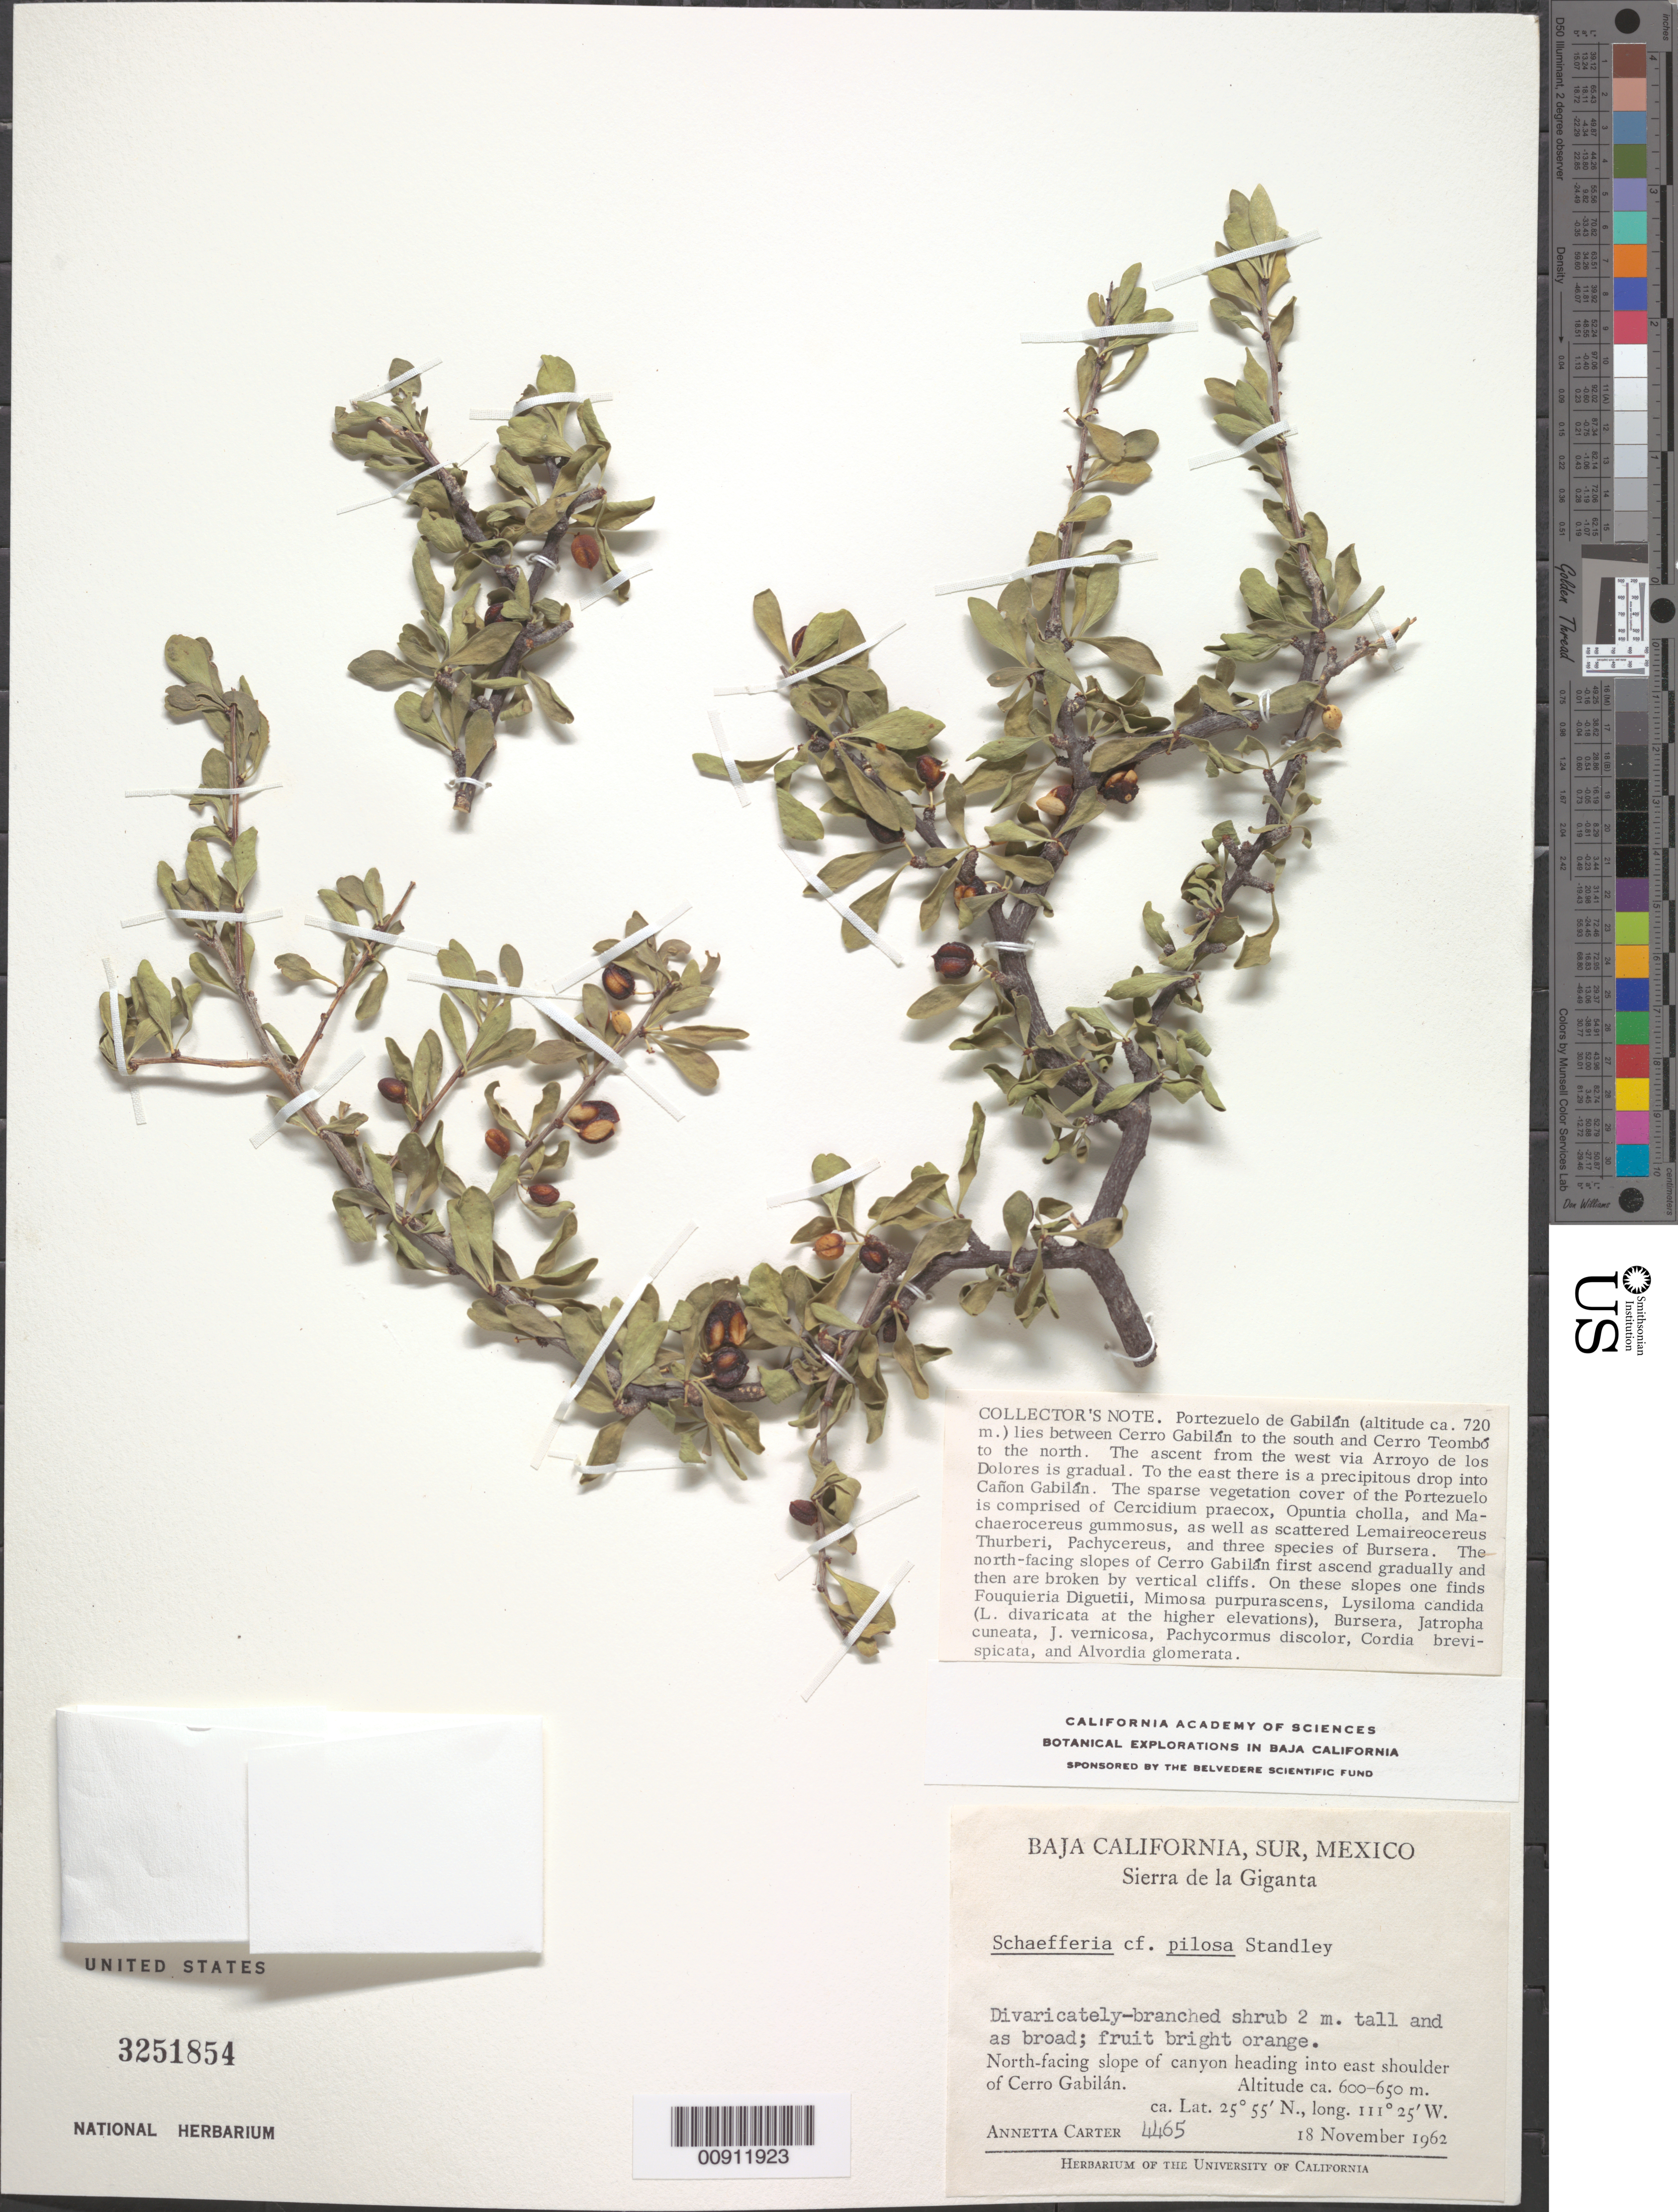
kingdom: Plantae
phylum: Tracheophyta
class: Magnoliopsida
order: Celastrales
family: Celastraceae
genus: Schaefferia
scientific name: Schaefferia pilosa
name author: Standl.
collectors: A. Carter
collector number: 4465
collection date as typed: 18 Nov 1962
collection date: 1962-11-18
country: Mexico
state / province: Baja California Sur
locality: North-facing slope of canyon heading into east shoulder of Cerro Gabilán [sic]. Baja California Sur. Sierra de la Giganta.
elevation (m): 650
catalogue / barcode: US 3251854